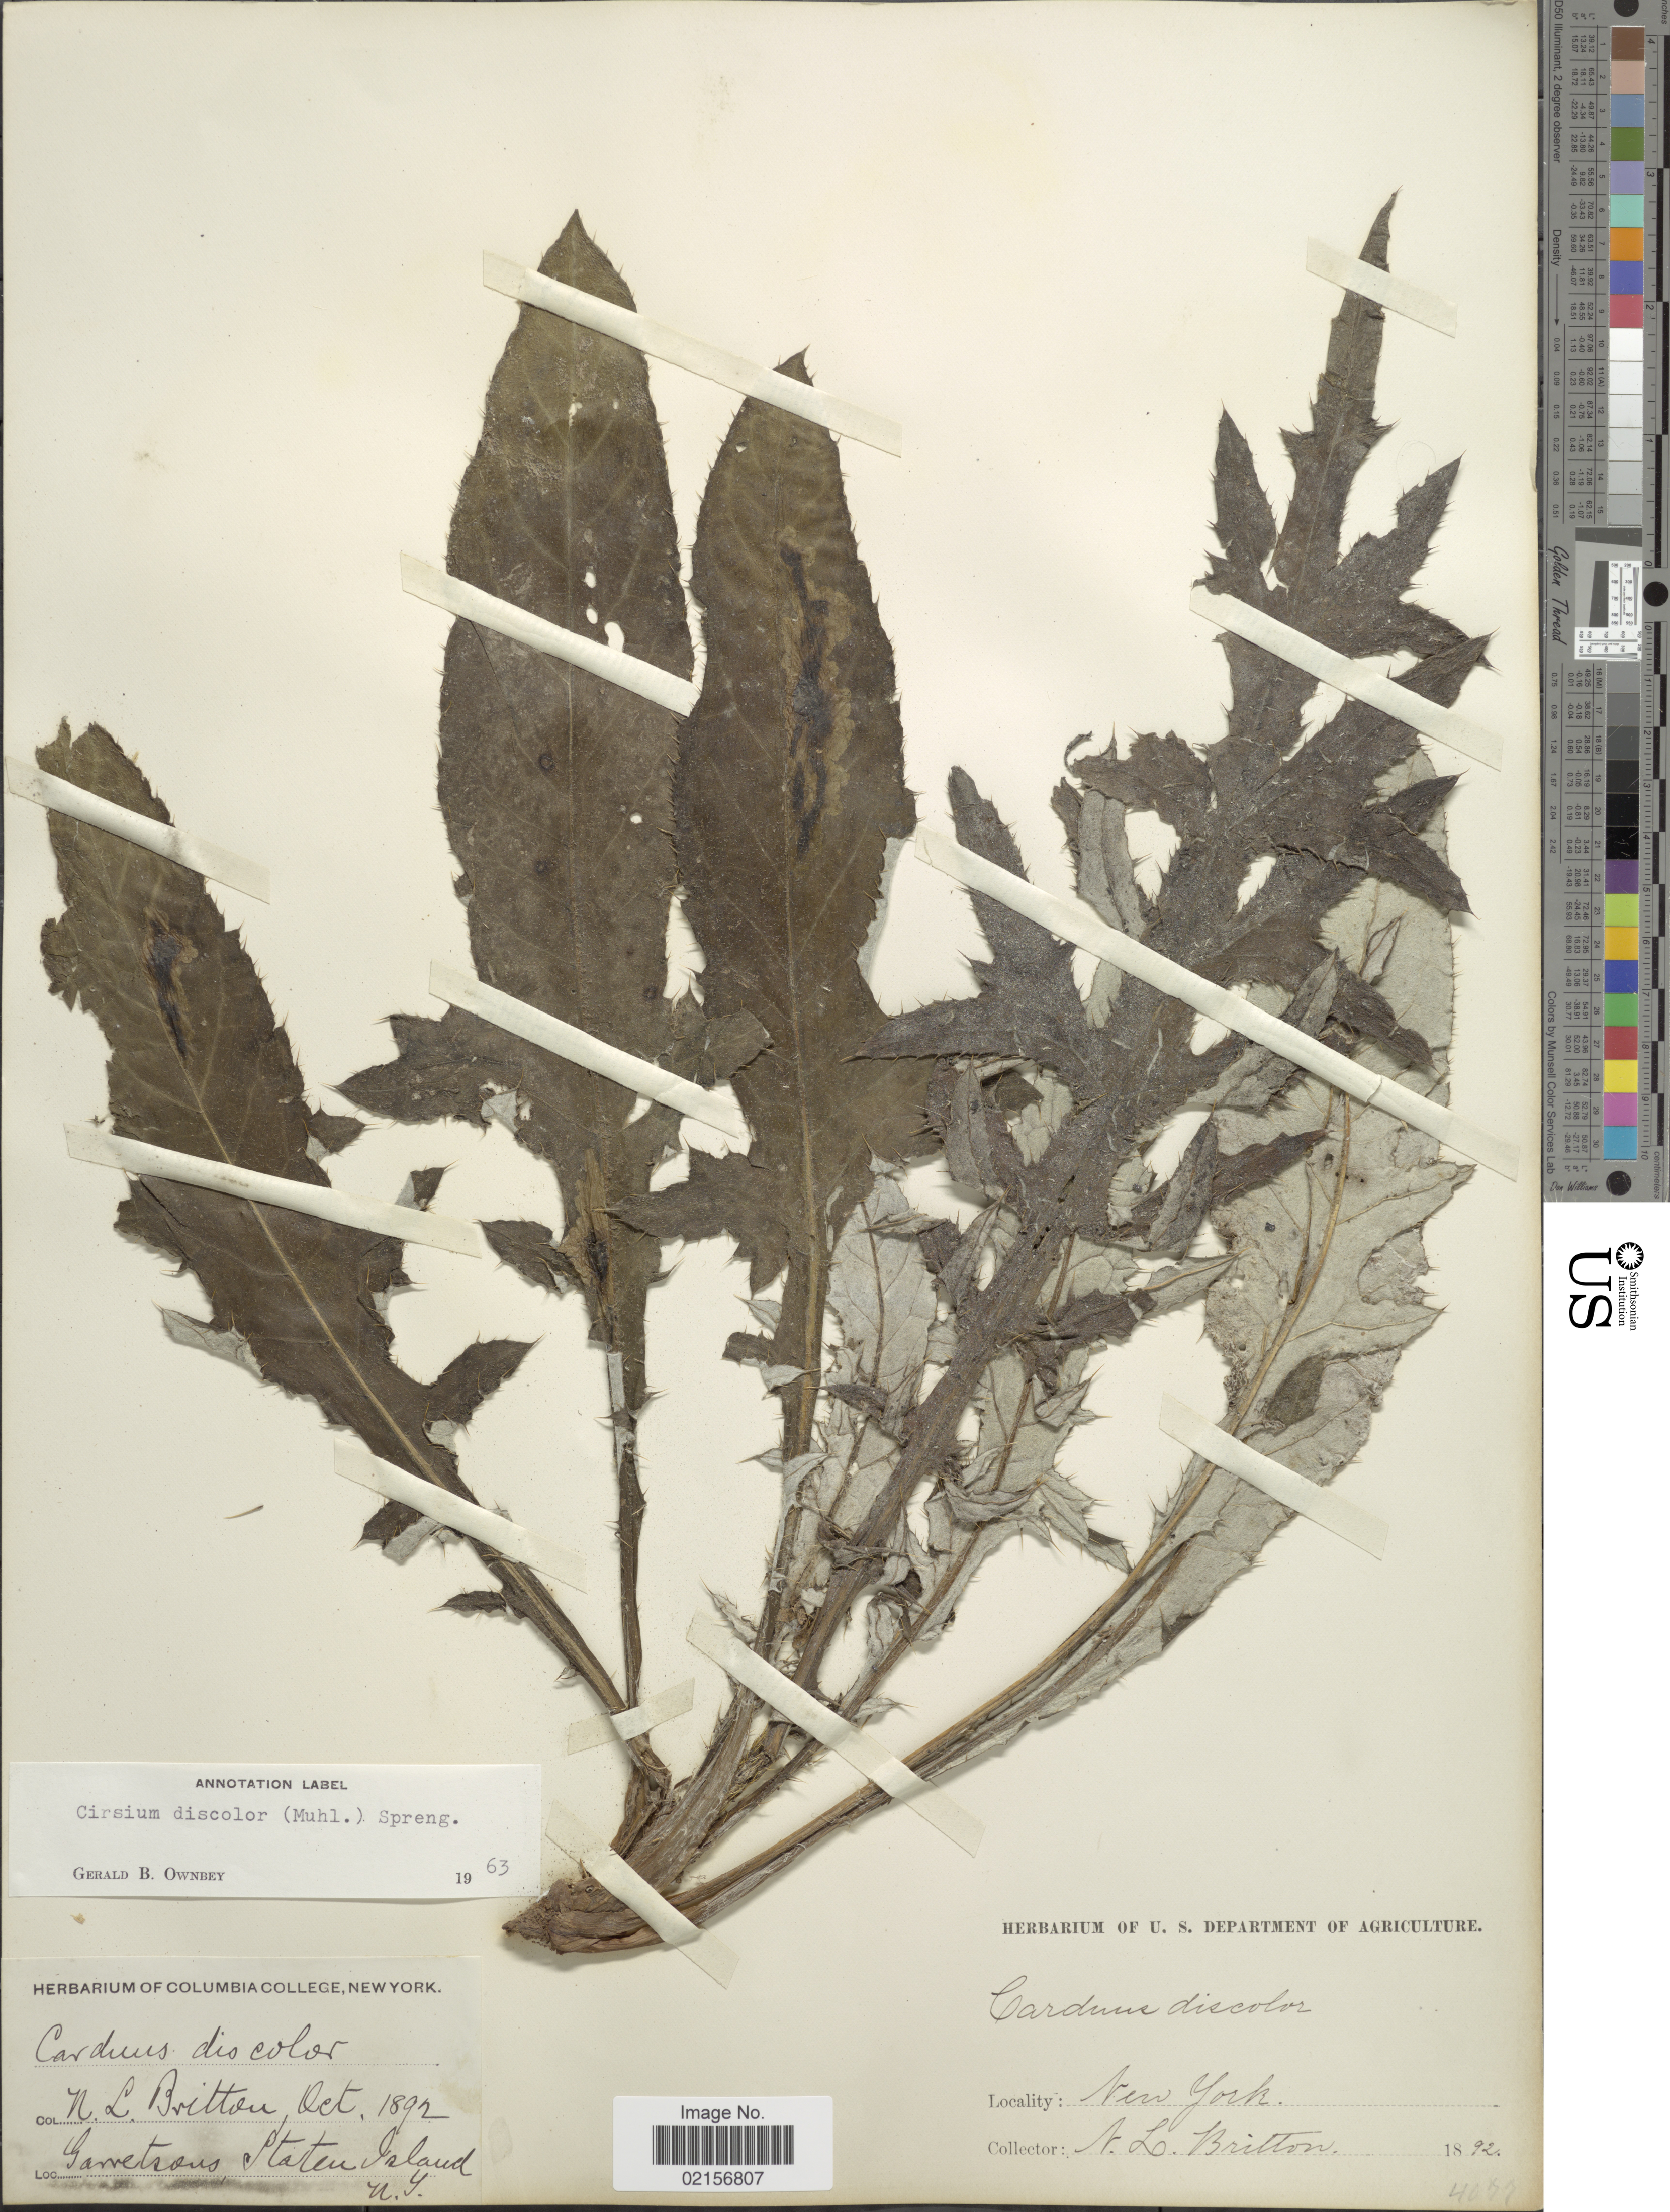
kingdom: Plantae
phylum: Tracheophyta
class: Magnoliopsida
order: Asterales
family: Asteraceae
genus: Cirsium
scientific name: Cirsium discolor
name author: (Muhl. ex Willd.) Spreng.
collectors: N. Britton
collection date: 1892-10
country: United States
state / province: New York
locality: N.L. Britton, Staten Island